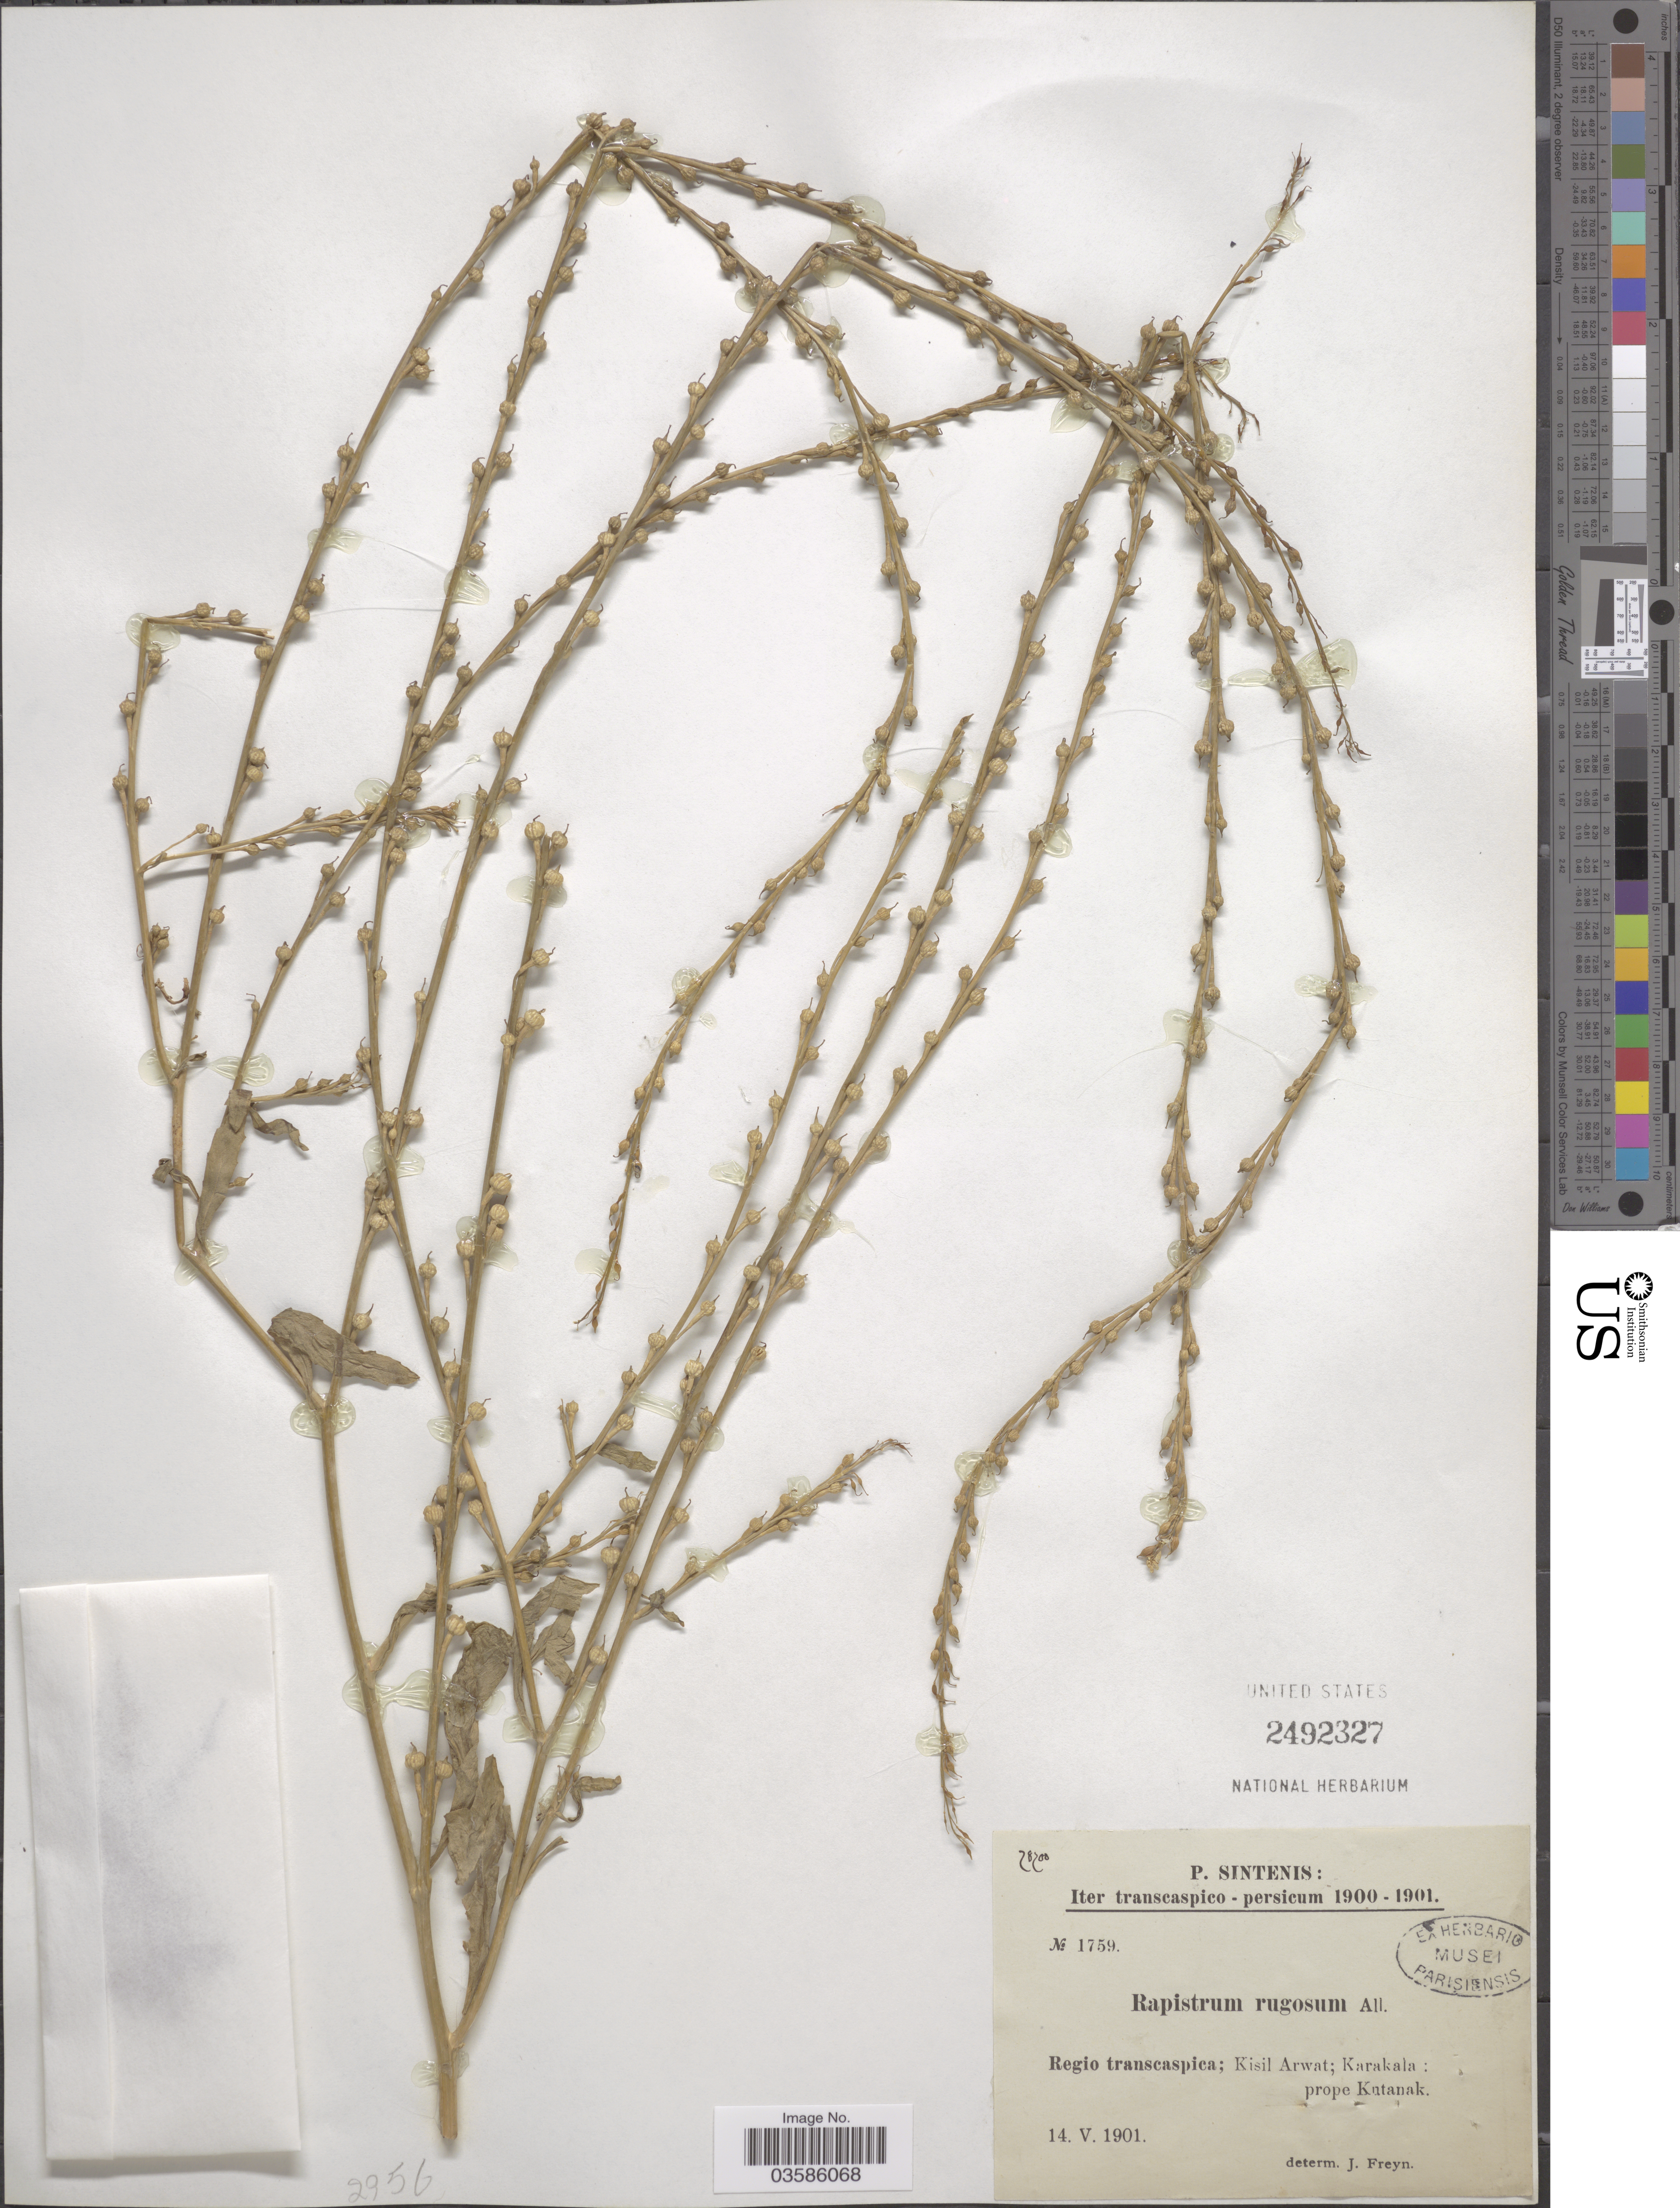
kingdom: Plantae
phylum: Tracheophyta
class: Magnoliopsida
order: Brassicales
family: Brassicaceae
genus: Rapistrum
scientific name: Rapistrum rugosum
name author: (L.) All.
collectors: P. Sintenis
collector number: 1759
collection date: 1901-05-14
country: Turkmenistan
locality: Regio transcaspica; Kisil Arwat; Karakala: prope Kutanak.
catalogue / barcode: US 2492327